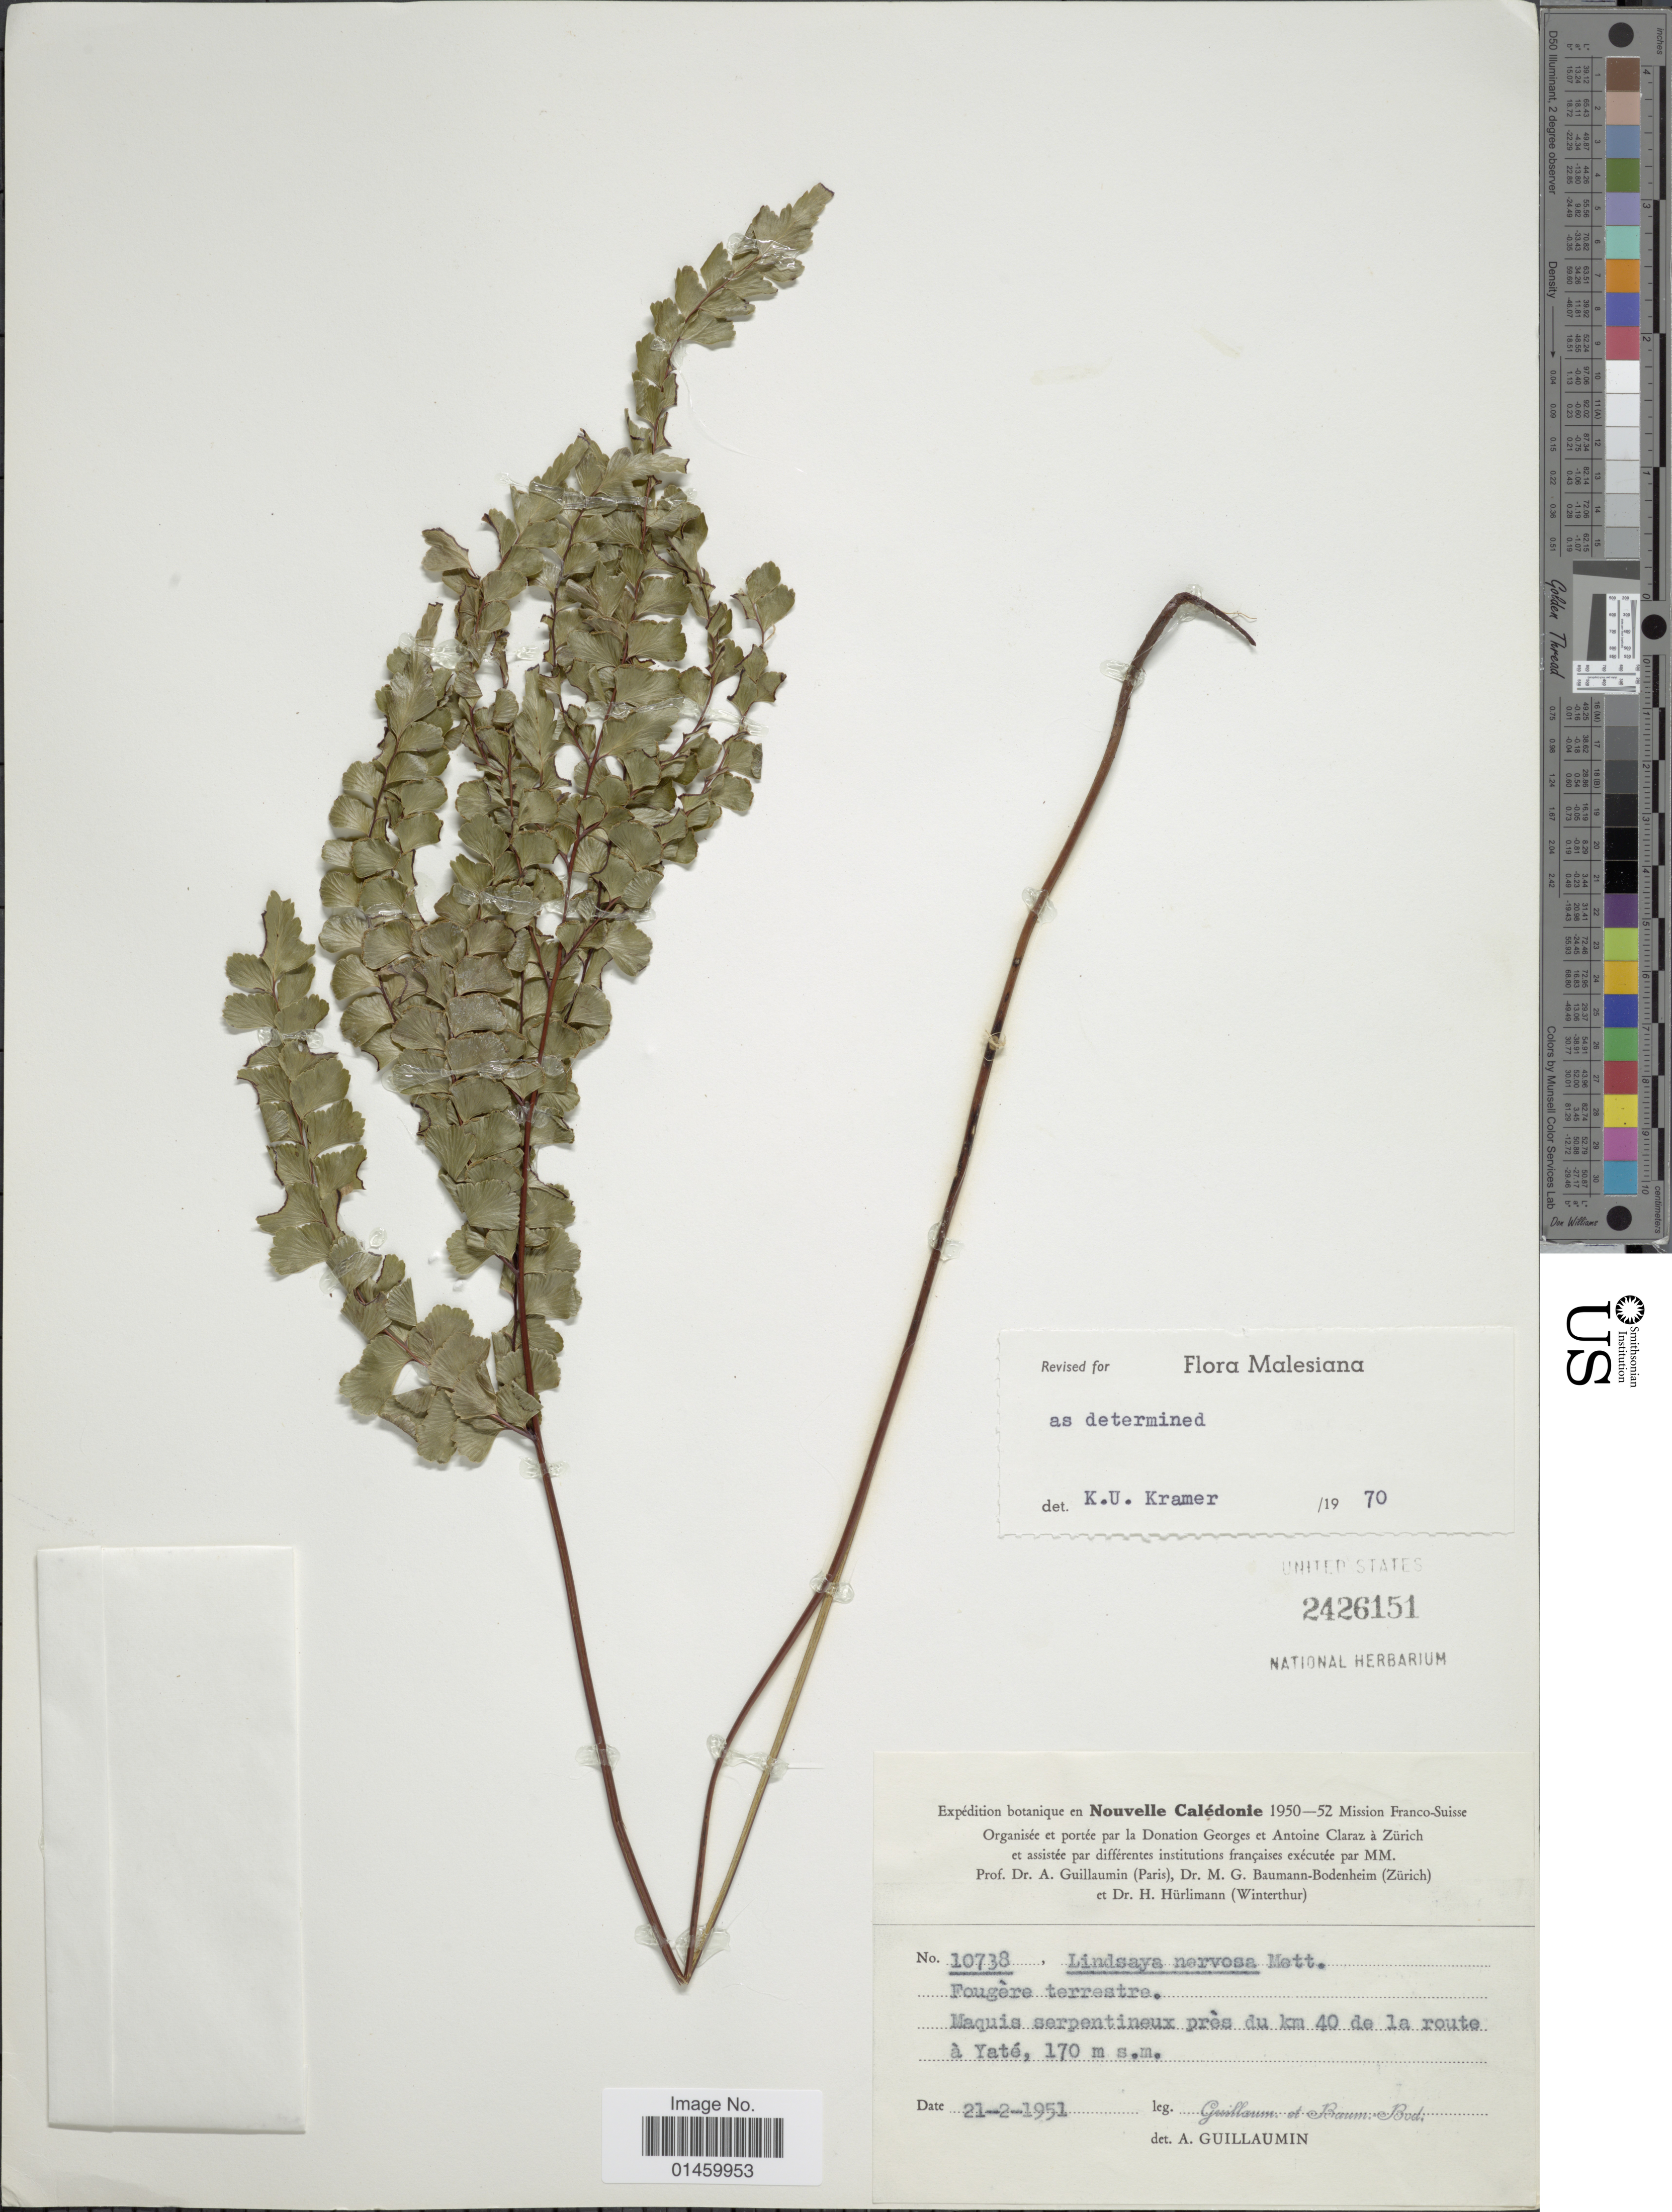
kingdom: Plantae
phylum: Tracheophyta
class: Polypodiopsida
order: Polypodiales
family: Lindsaeaceae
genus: Lindsaea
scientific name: Lindsaea nervosa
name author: Mett.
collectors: A. Guillaumin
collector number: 10738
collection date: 1951-02-21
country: New Caledonia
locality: Nouvelle Caledonie. Maquis serpentinxeux pres du km 40 de la route a Yate.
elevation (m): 170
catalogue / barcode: US 2426151